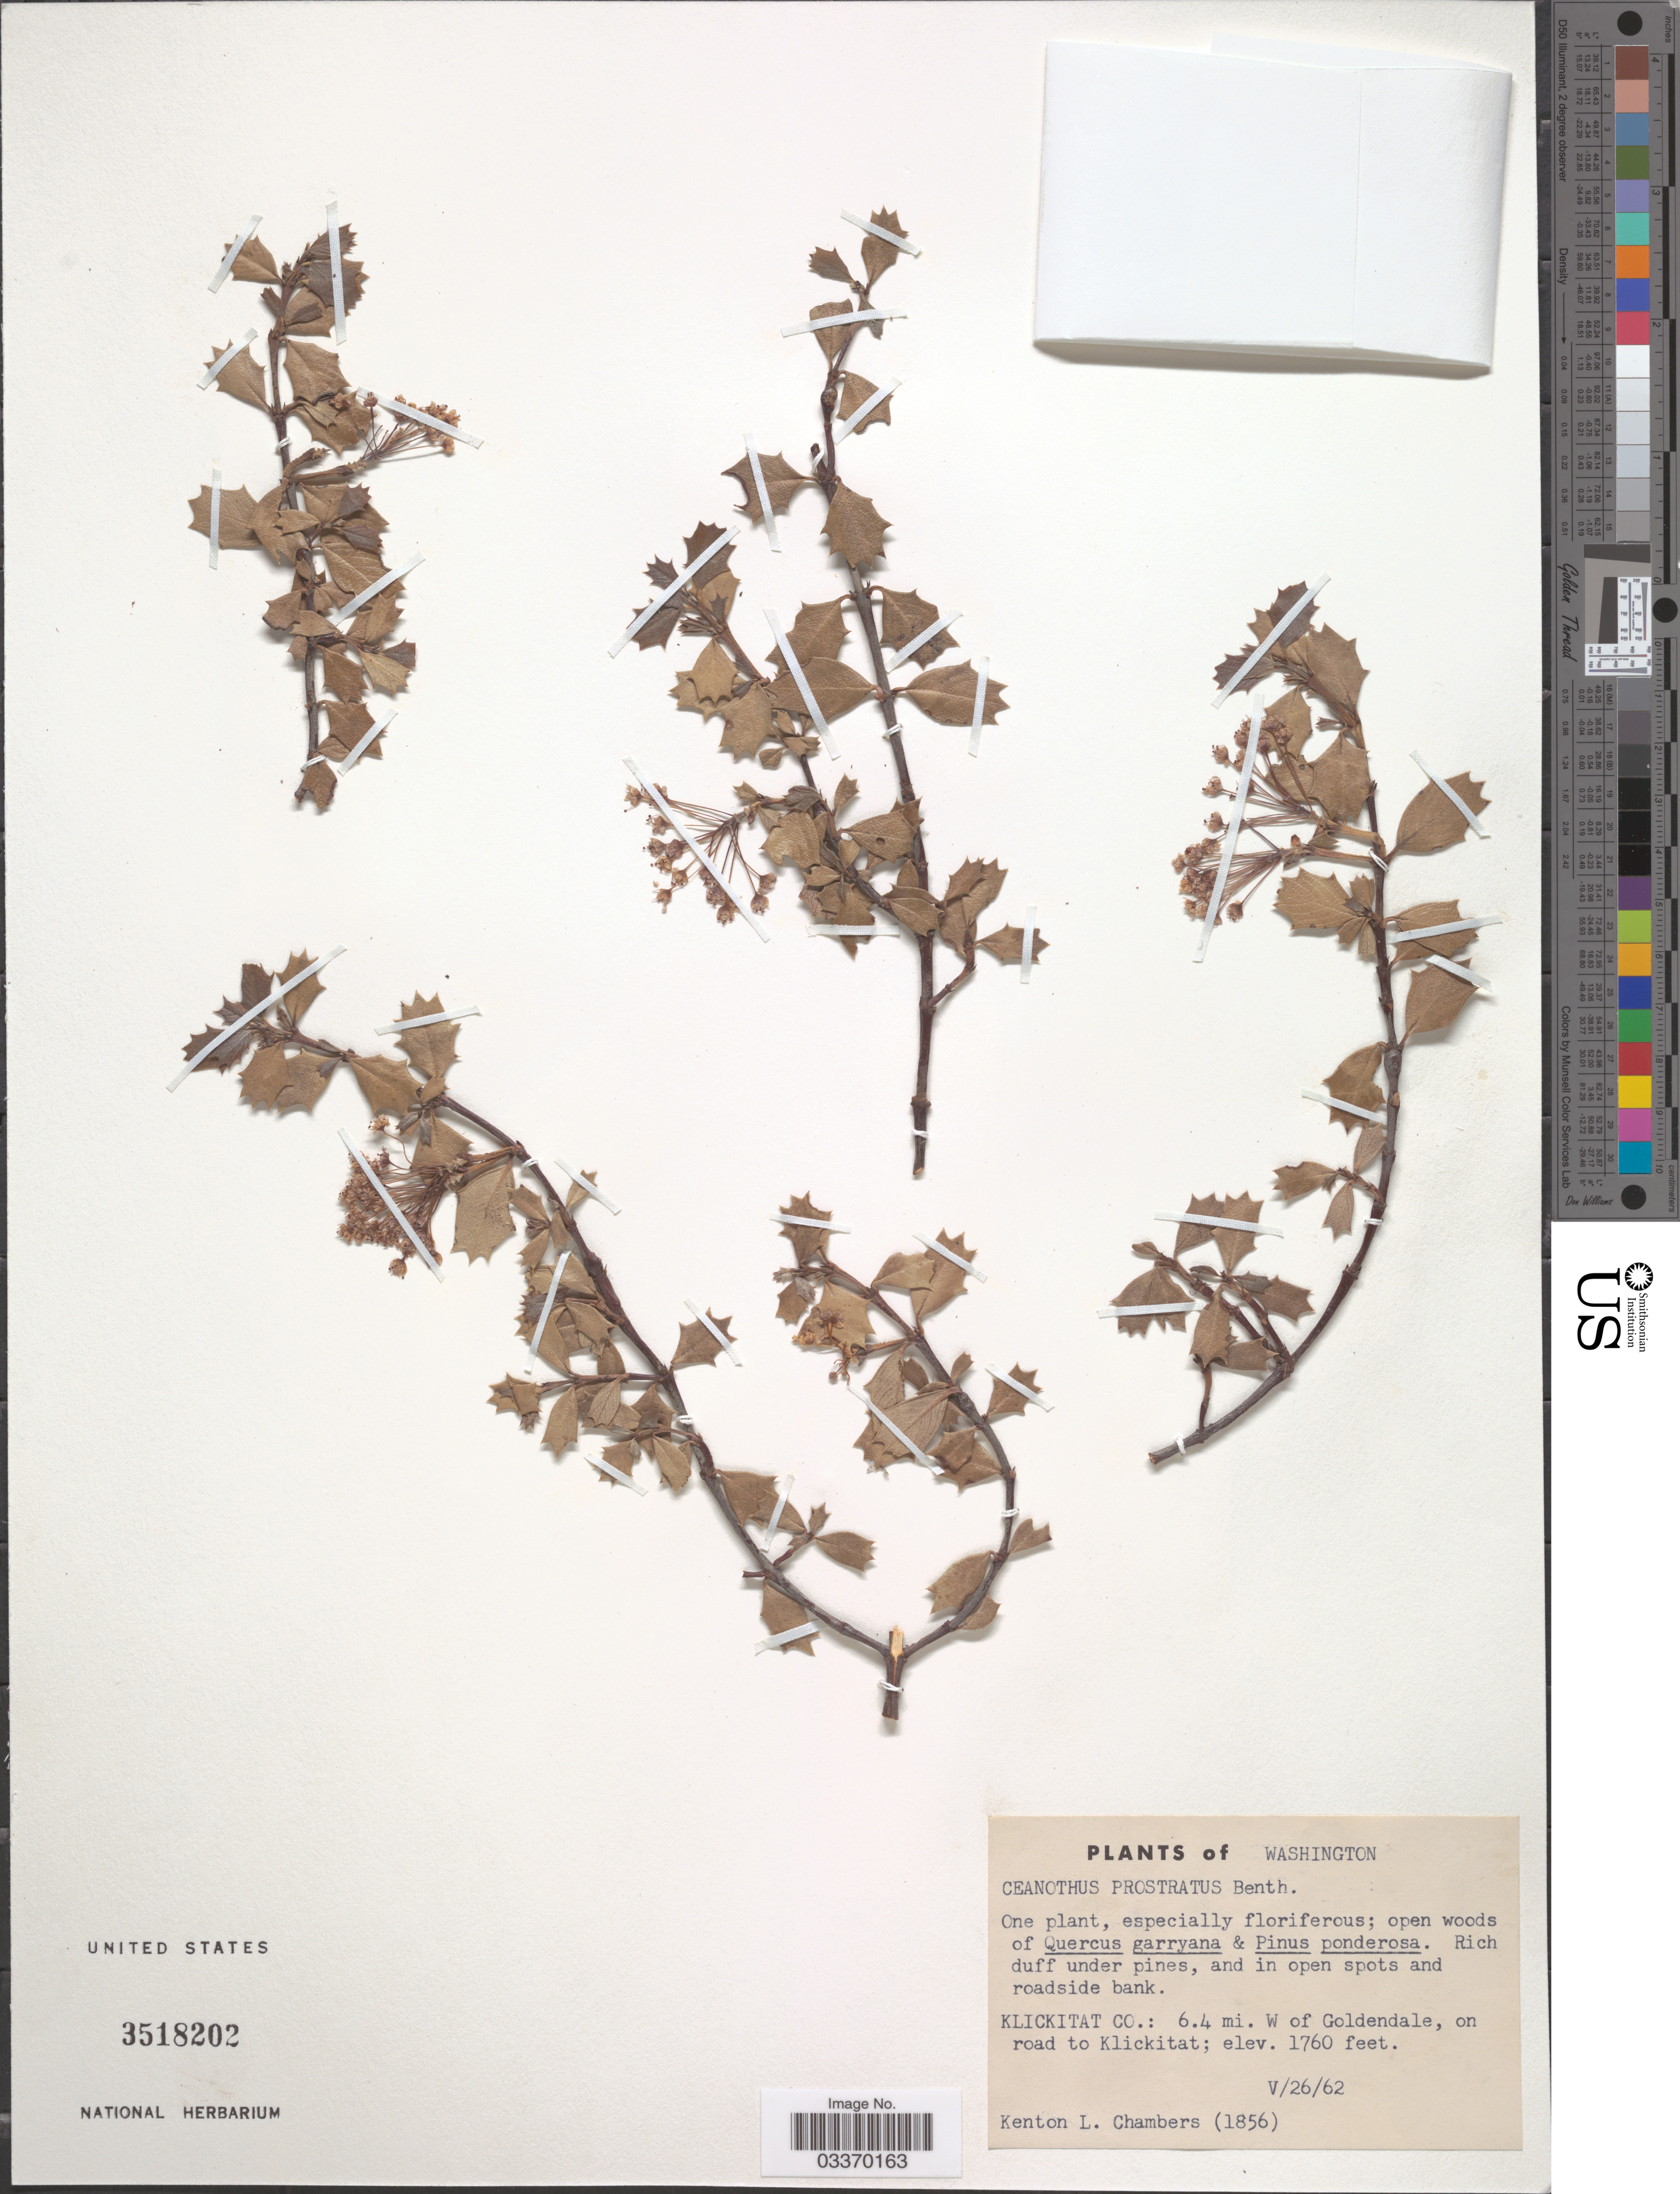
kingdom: Plantae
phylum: Tracheophyta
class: Magnoliopsida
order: Rosales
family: Rhamnaceae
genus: Ceanothus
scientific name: Ceanothus prostratus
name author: Benth.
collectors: K. L. Chambers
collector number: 1856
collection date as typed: Transcribed d/m/y: 26/5/62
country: United States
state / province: Washington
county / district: Klickitat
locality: Klickitat Co.: 6.4 mi. W of Goldendale, on road to Klickitat.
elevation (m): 536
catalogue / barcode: US 3518202